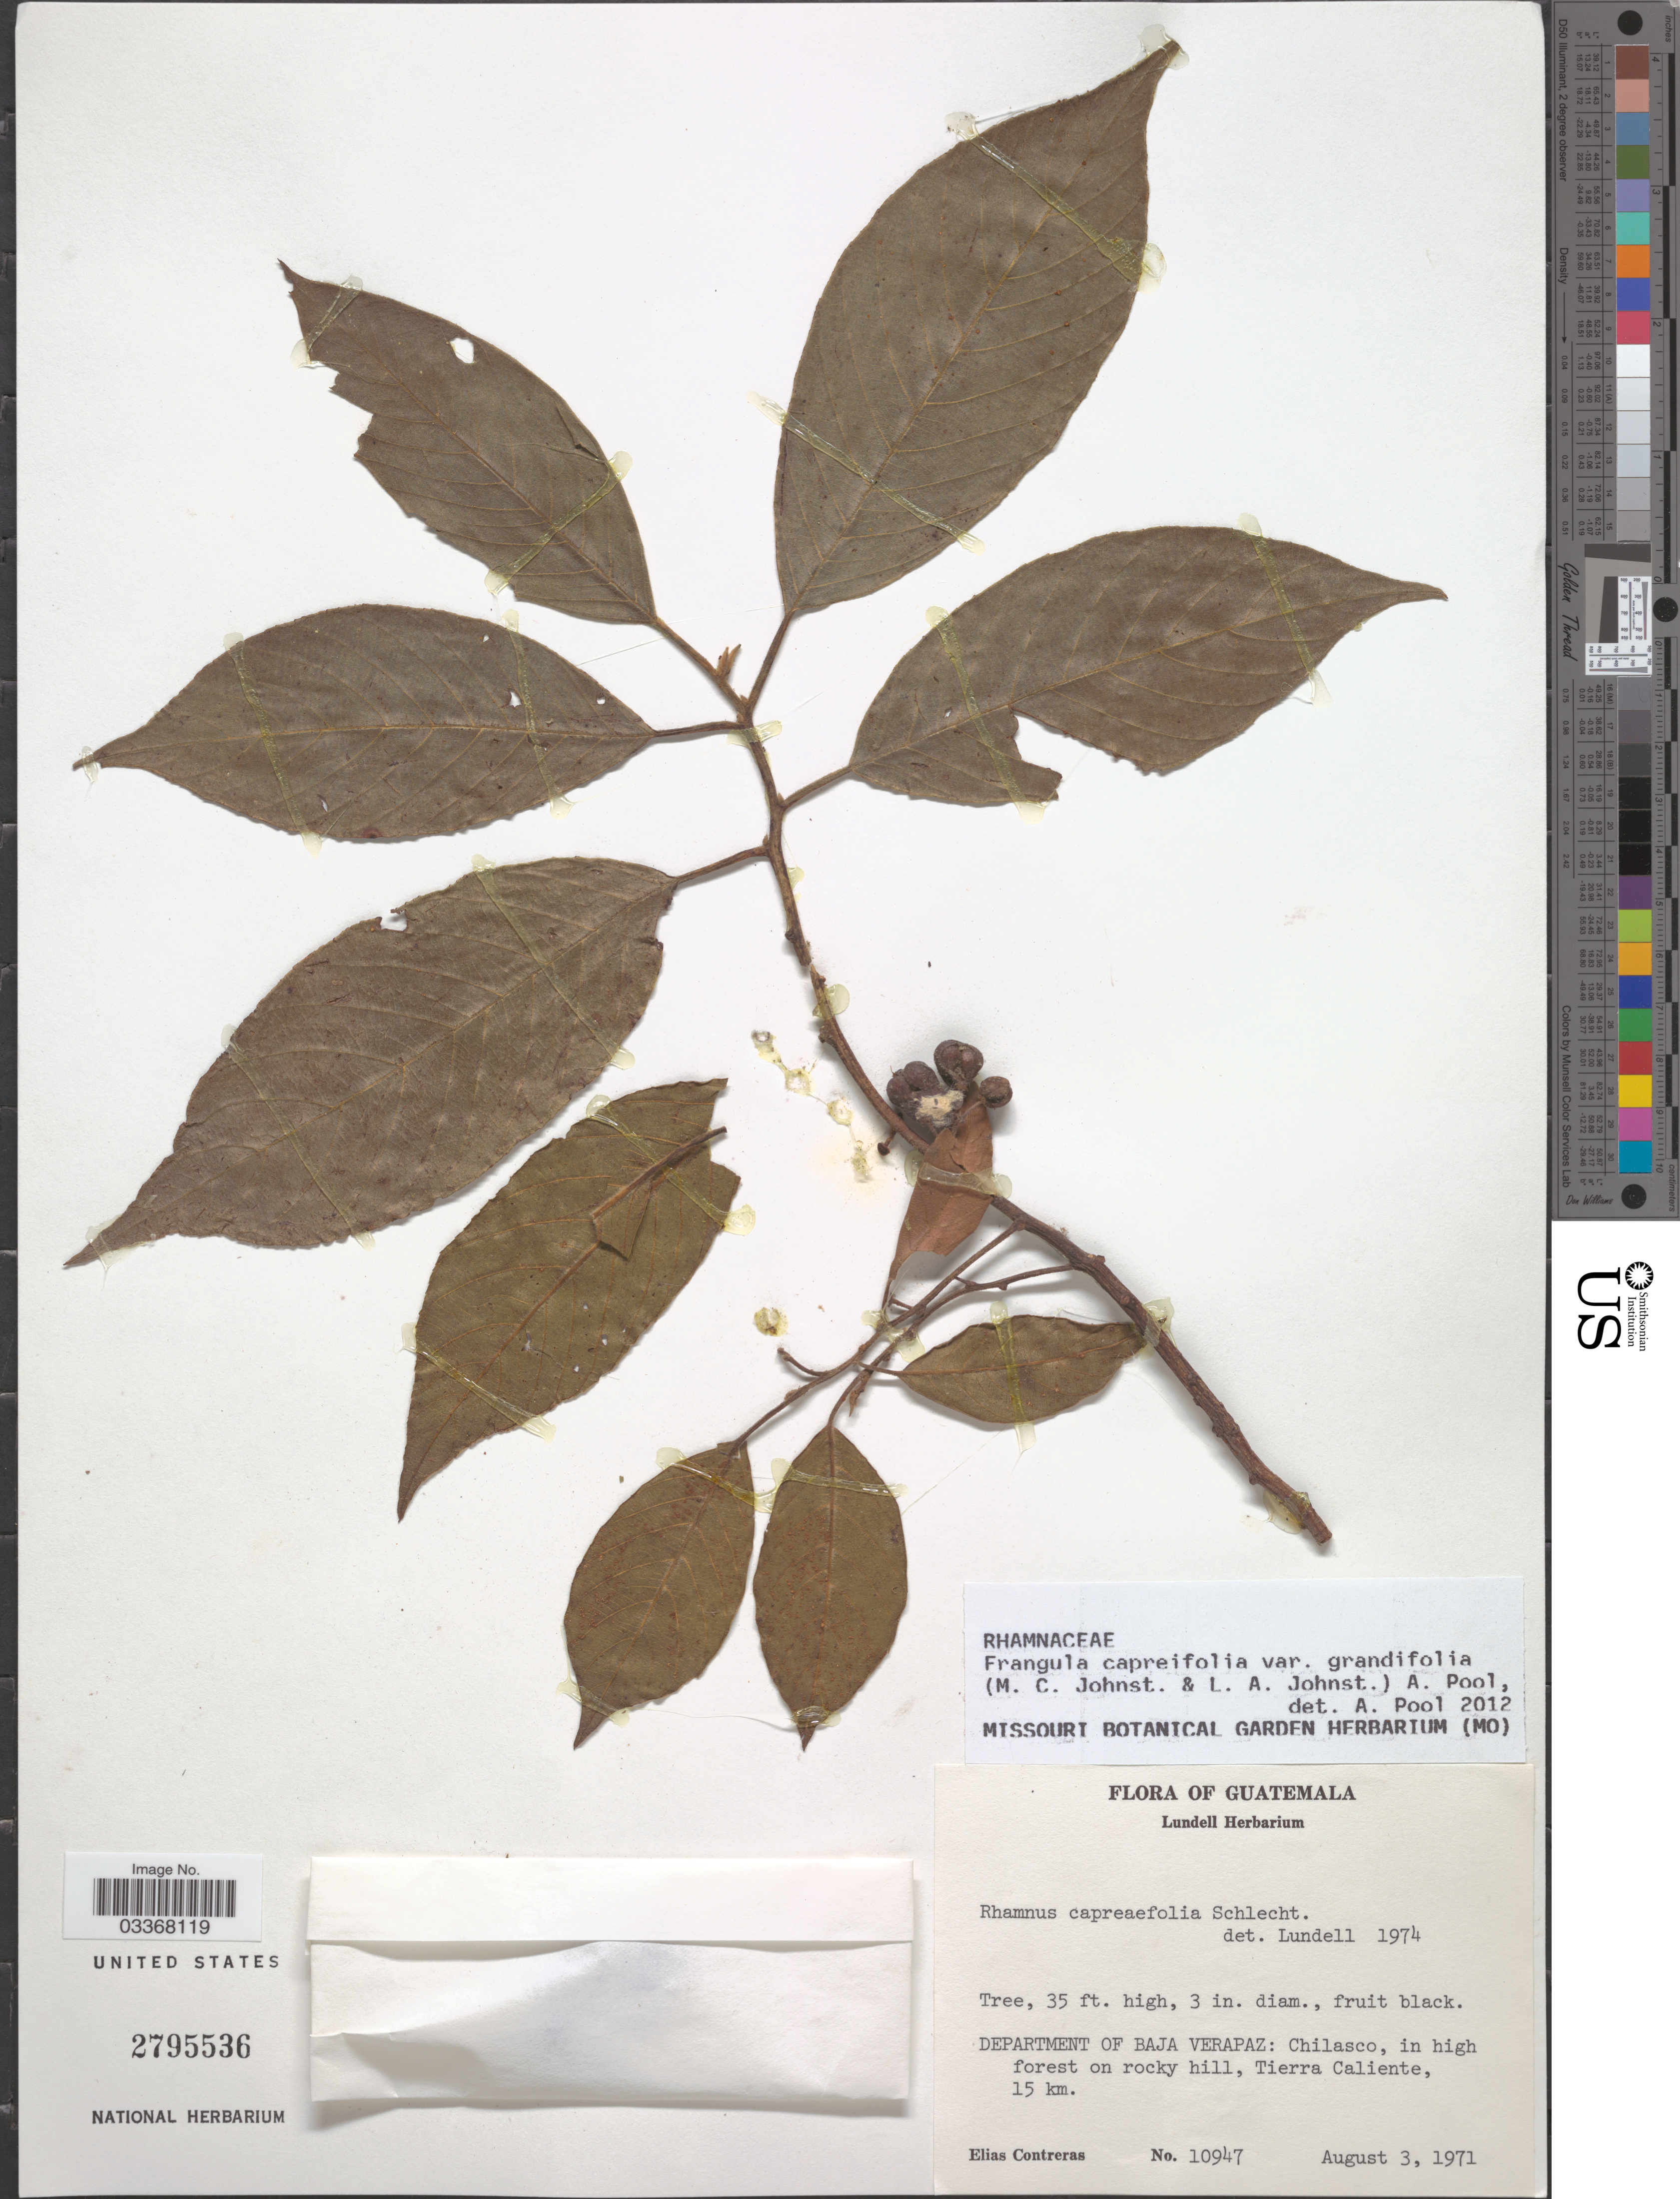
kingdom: Plantae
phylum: Tracheophyta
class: Magnoliopsida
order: Rosales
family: Rhamnaceae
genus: Frangula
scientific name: Frangula capreifolia var. grandifolia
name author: (M.C. Johnst. & L.A. Johnst.) A. Pool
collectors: E. Contreras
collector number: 10947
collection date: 1971-08-03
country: Guatemala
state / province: Baja Verapaz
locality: Department of Baja Verapaz: Chilasco, in high forest on rocky hill, Tierra Caliente, 15 km.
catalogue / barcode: US 2795536